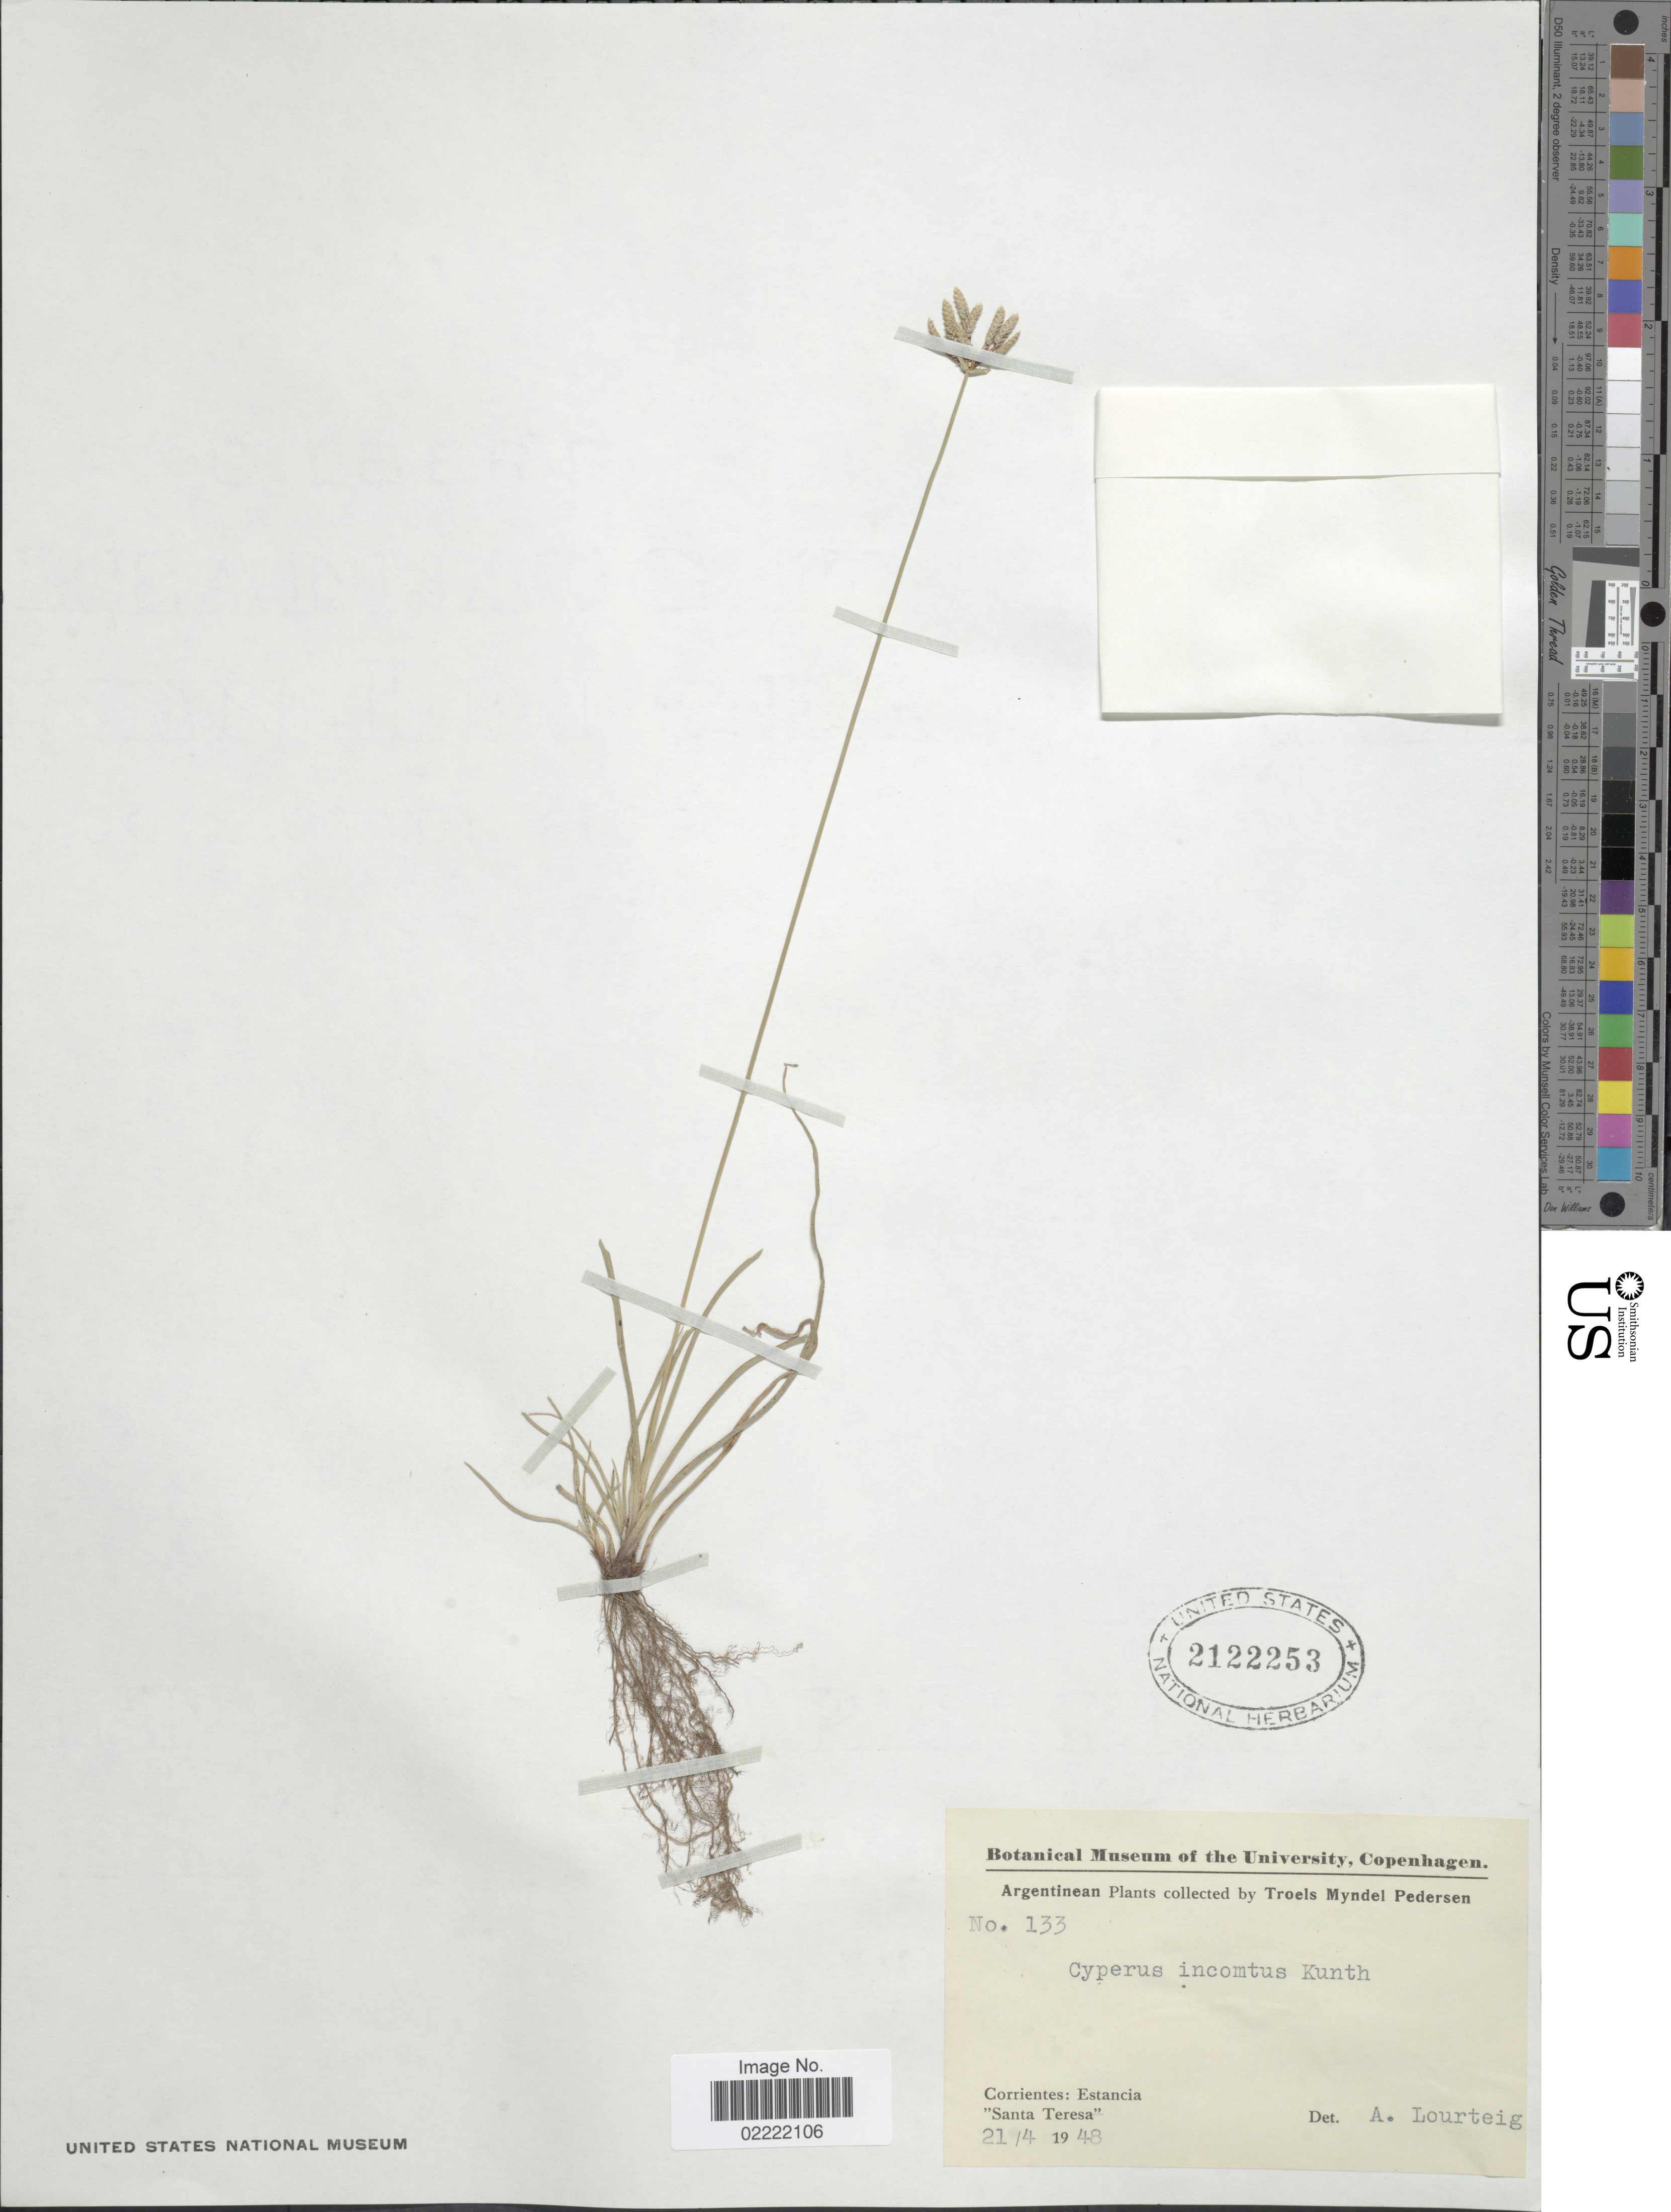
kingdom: Plantae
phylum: Tracheophyta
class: Liliopsida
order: Poales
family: Cyperaceae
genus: Cyperus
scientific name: Cyperus incomtus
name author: Kunth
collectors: T. Pederson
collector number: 133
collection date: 1948-04-21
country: Argentina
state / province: Corrientes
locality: Corrientes: Estancia 'Santa Teresa'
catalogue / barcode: US 2122253